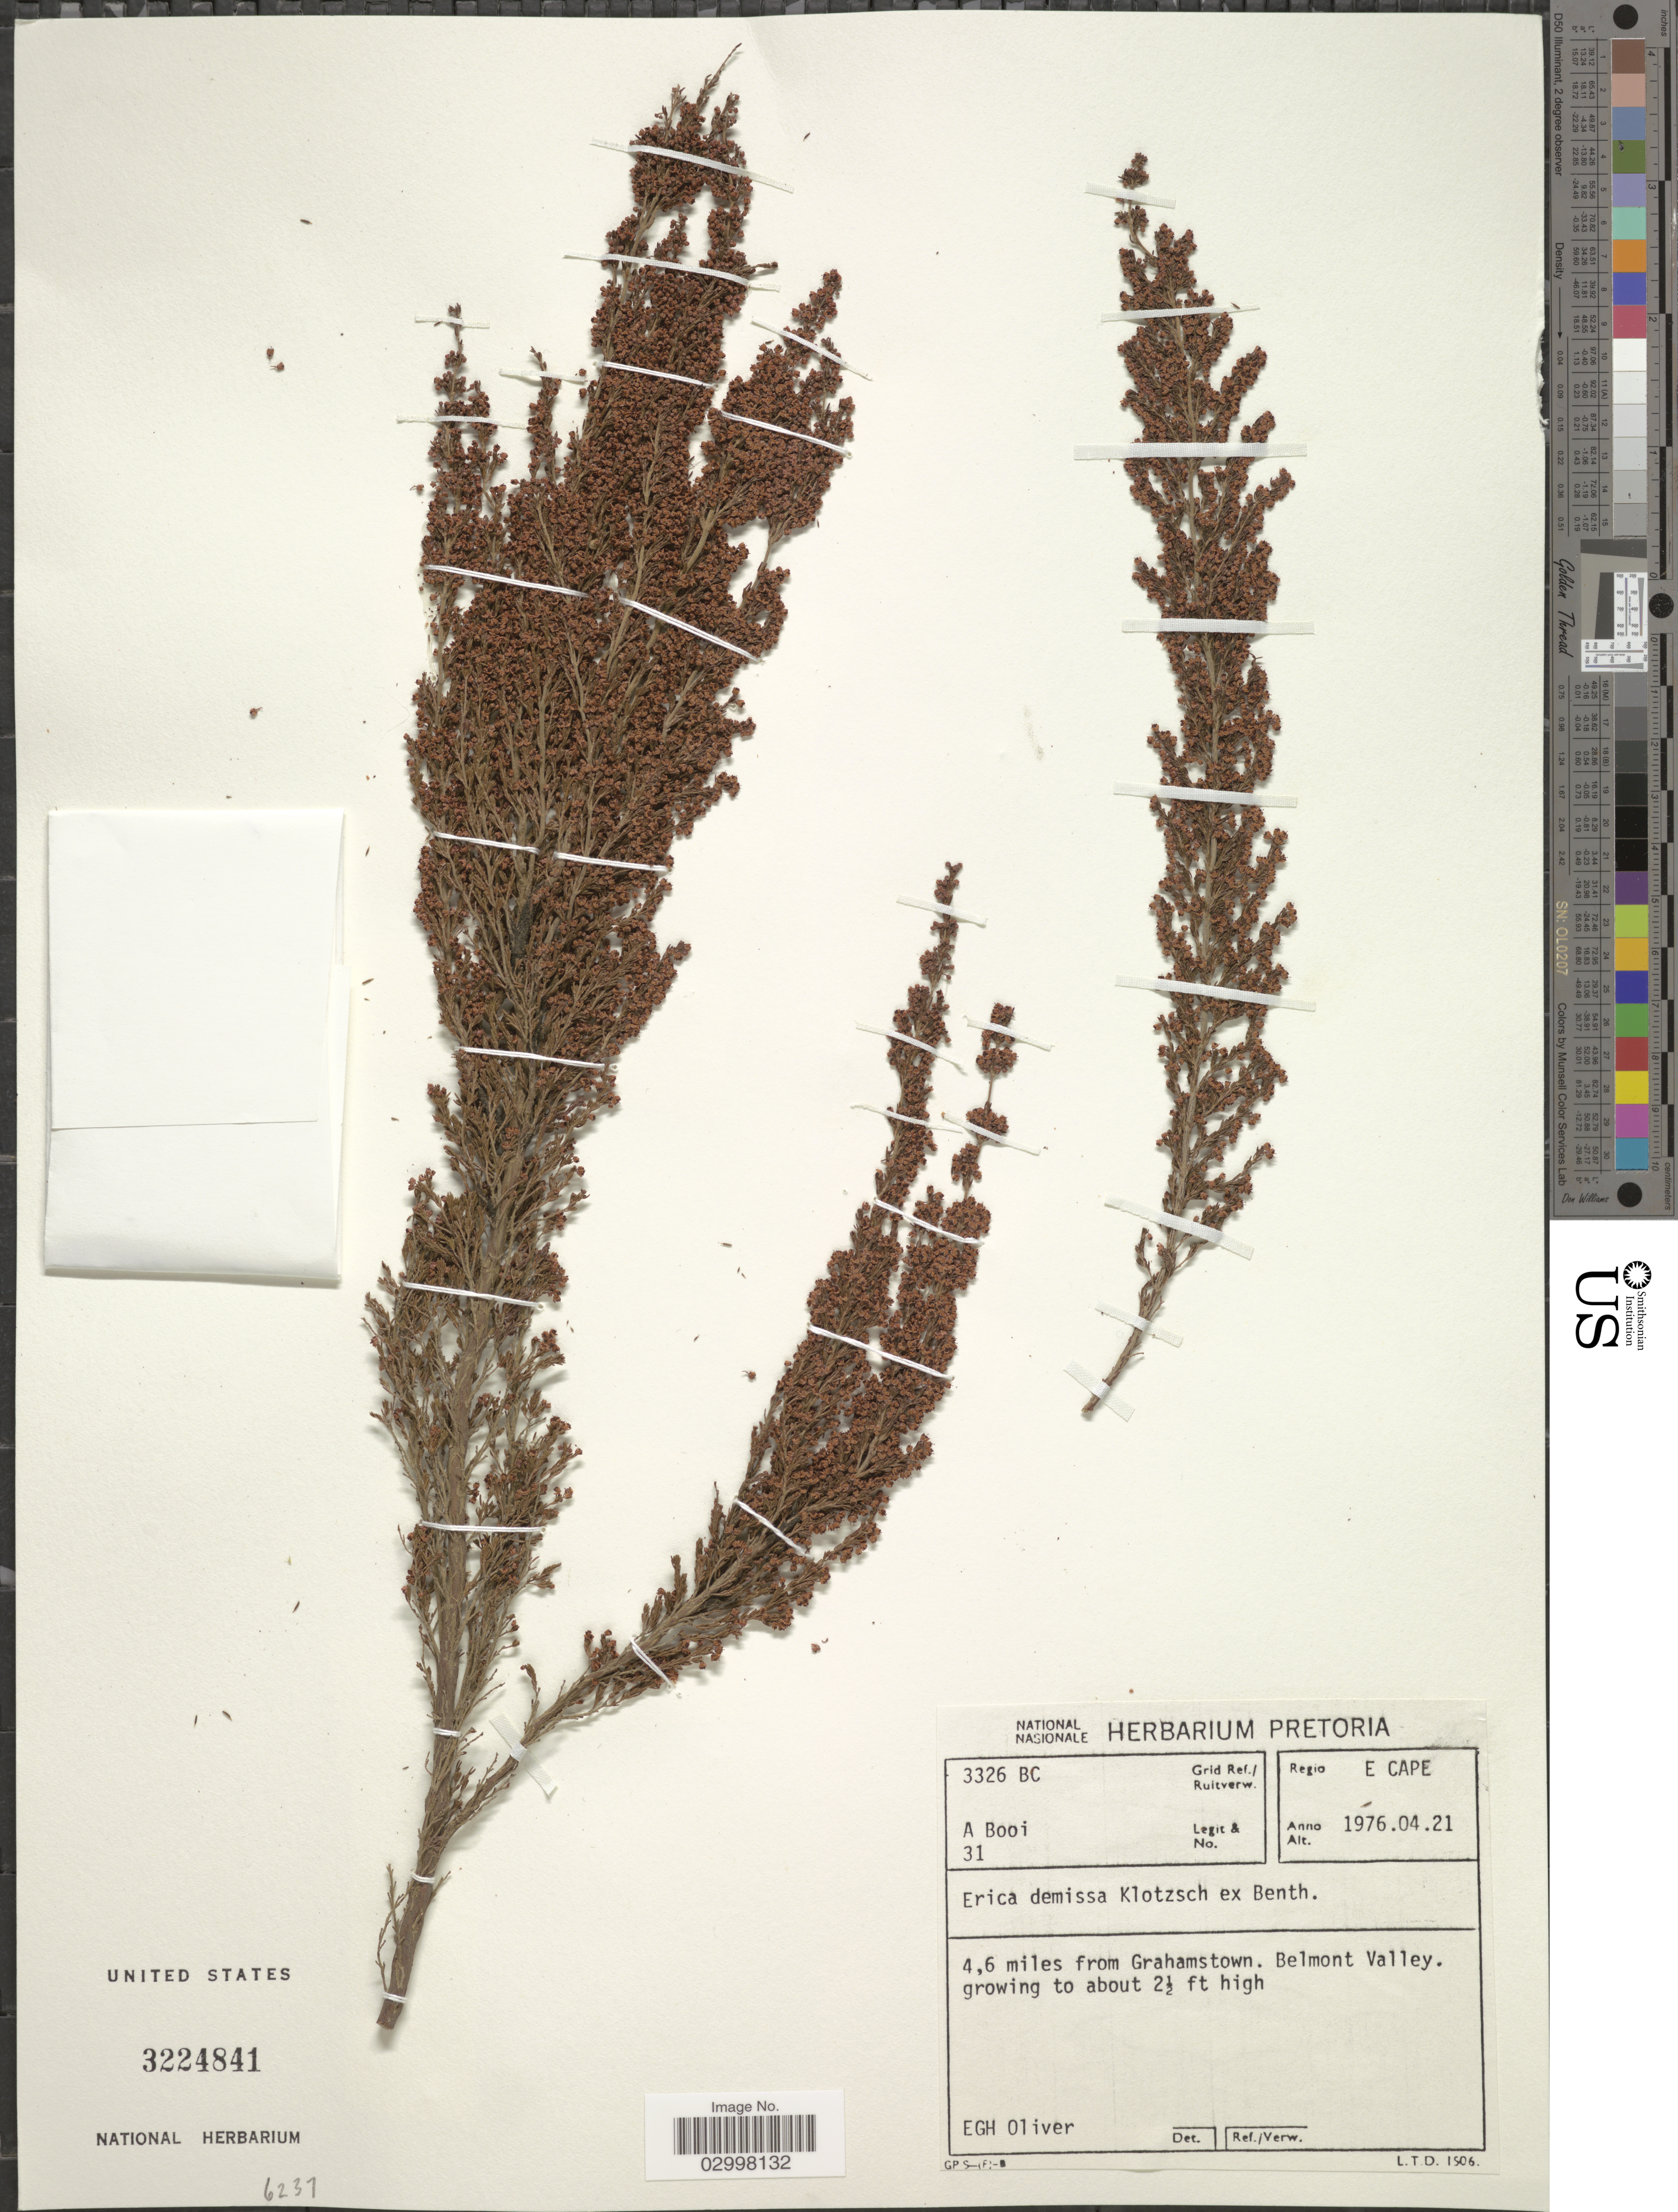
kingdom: Plantae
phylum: Tracheophyta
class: Magnoliopsida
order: Ericales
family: Ericaceae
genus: Erica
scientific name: Erica demissa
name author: Klotzsch ex Benth.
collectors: A. Booi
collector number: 31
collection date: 1976-04-21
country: South Africa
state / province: Eastern Cape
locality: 3326 BC Grid Ref./ Ruitverw. Regio E Cape. 4,6 miles from Grahamstown. Belmont Valley.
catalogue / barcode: US 3224841